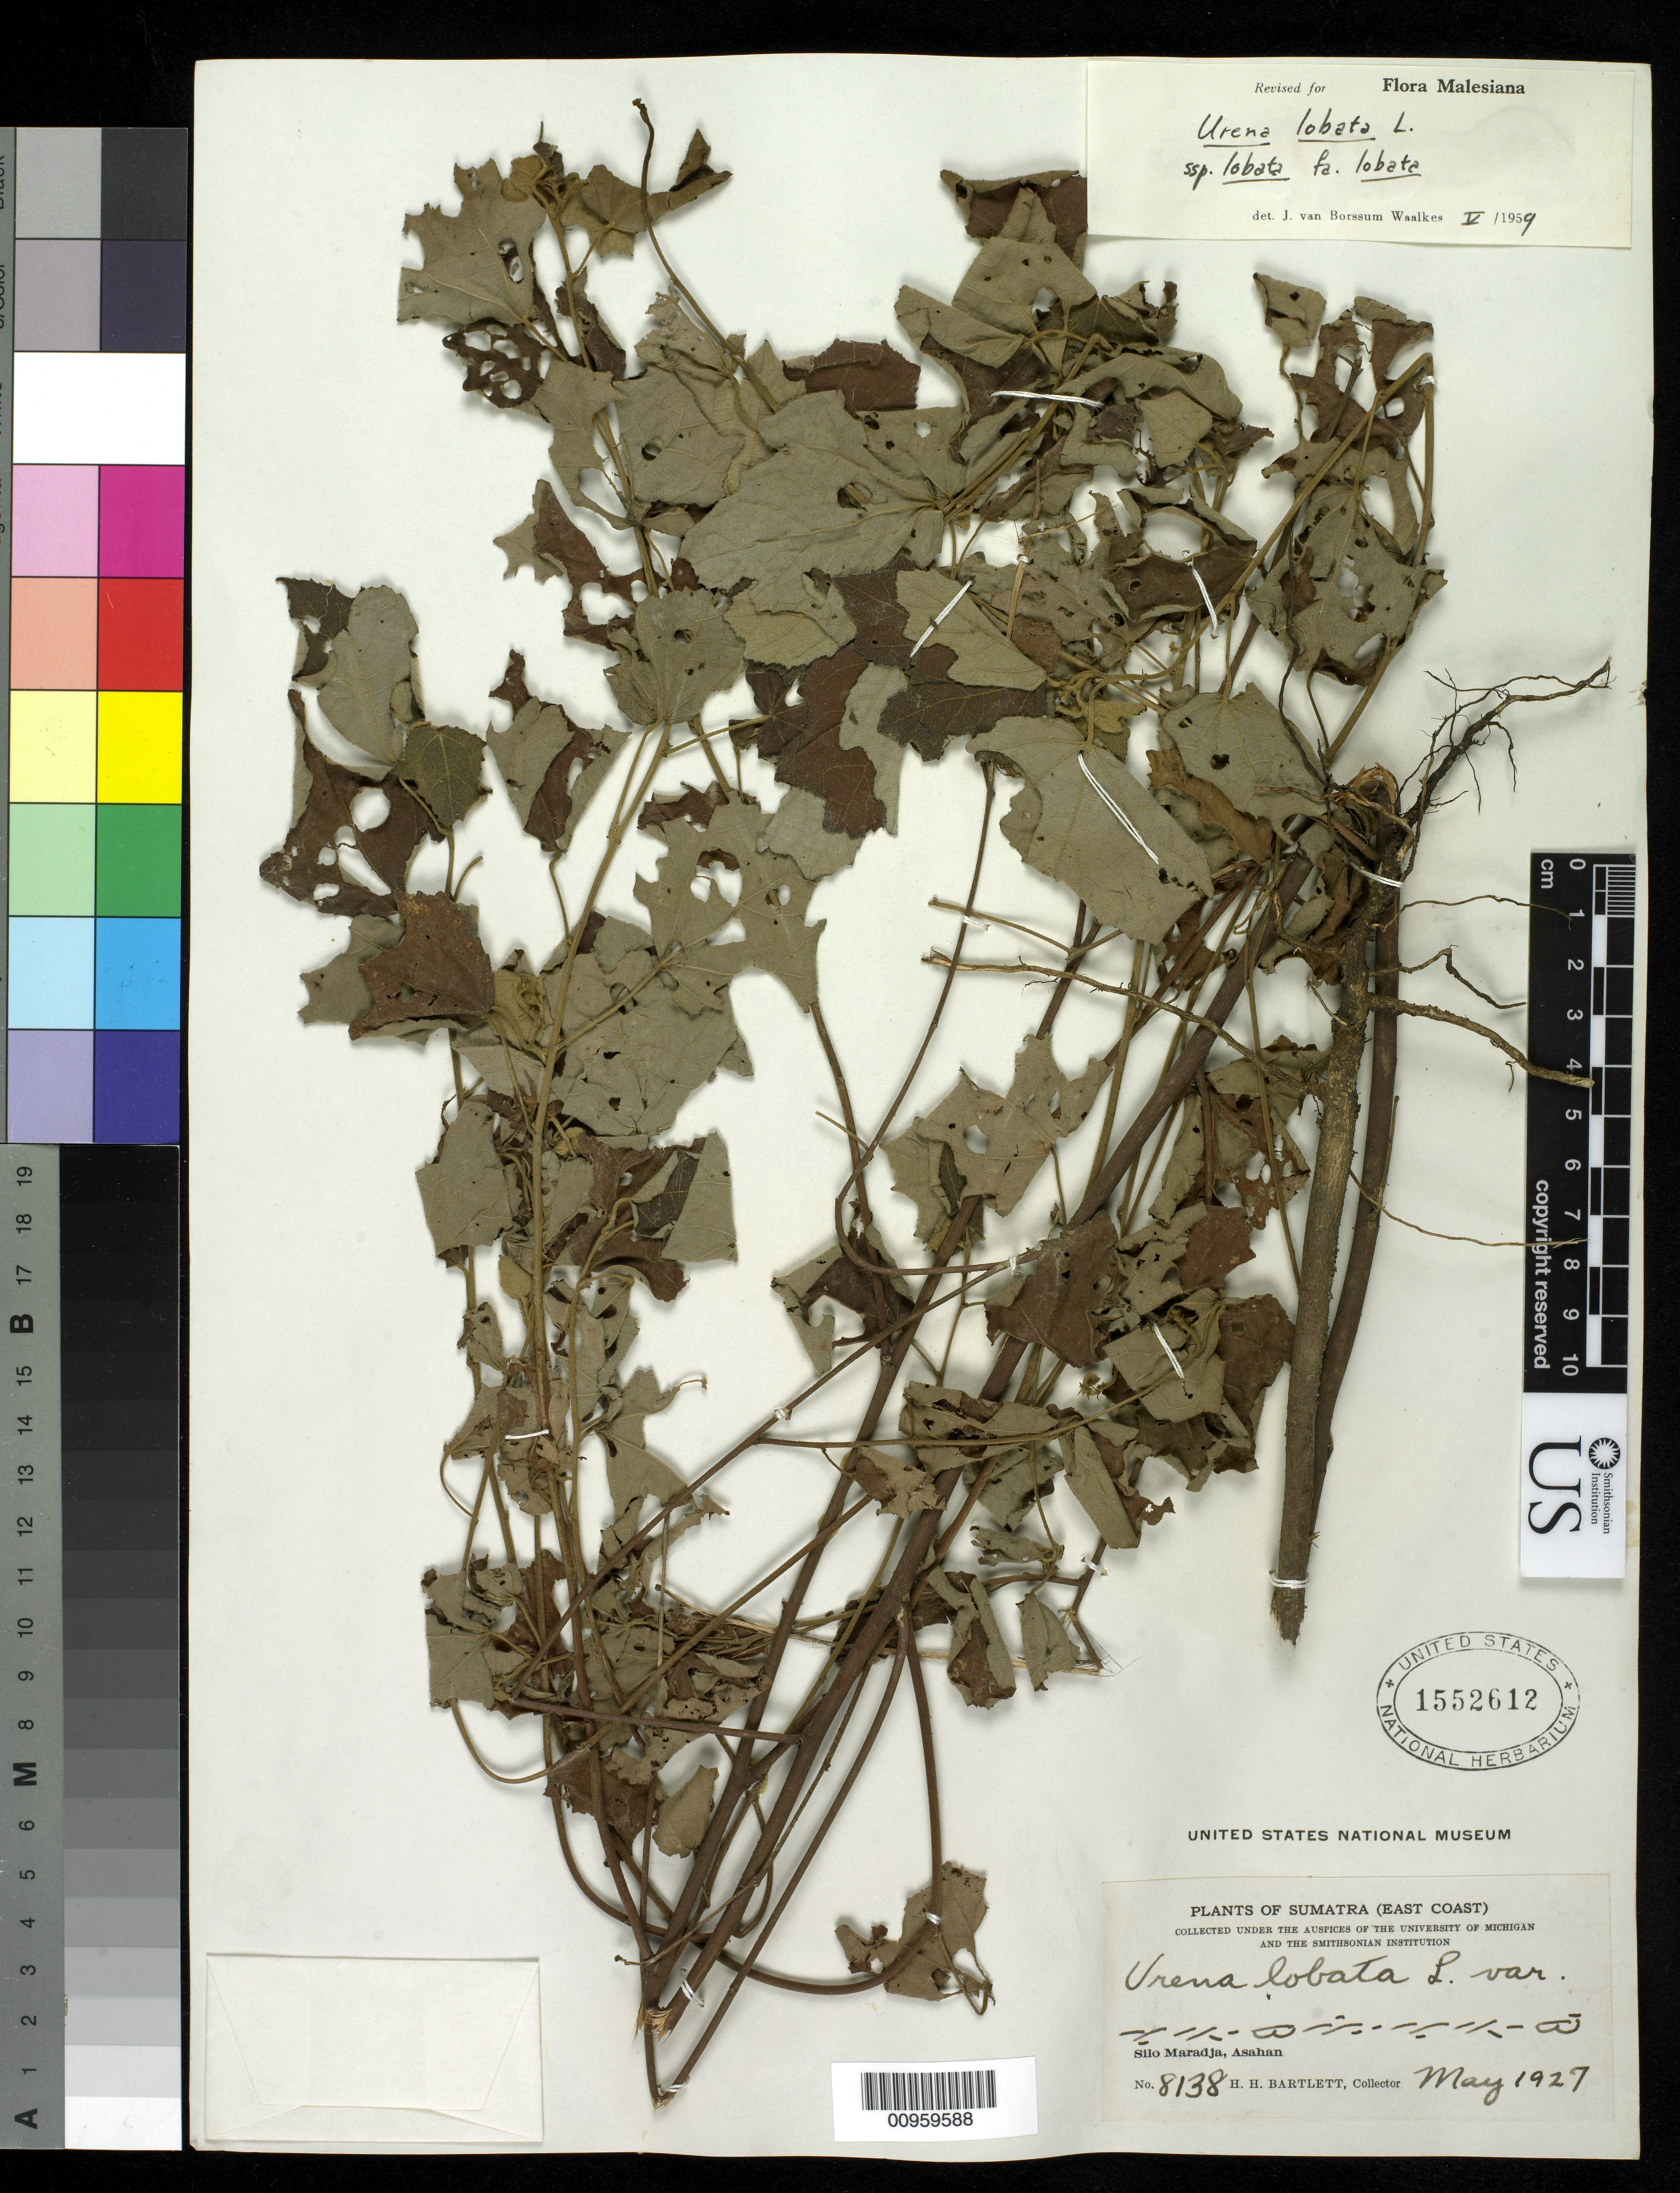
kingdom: Plantae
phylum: Tracheophyta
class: Magnoliopsida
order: Malvales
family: Malvaceae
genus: Urena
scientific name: Urena lobata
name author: L.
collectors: H. H. Bartlett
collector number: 8138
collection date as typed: May 1927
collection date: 1927-05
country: Indonesia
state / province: Sumatra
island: Sumatra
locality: East Coast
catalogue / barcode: US 1552612